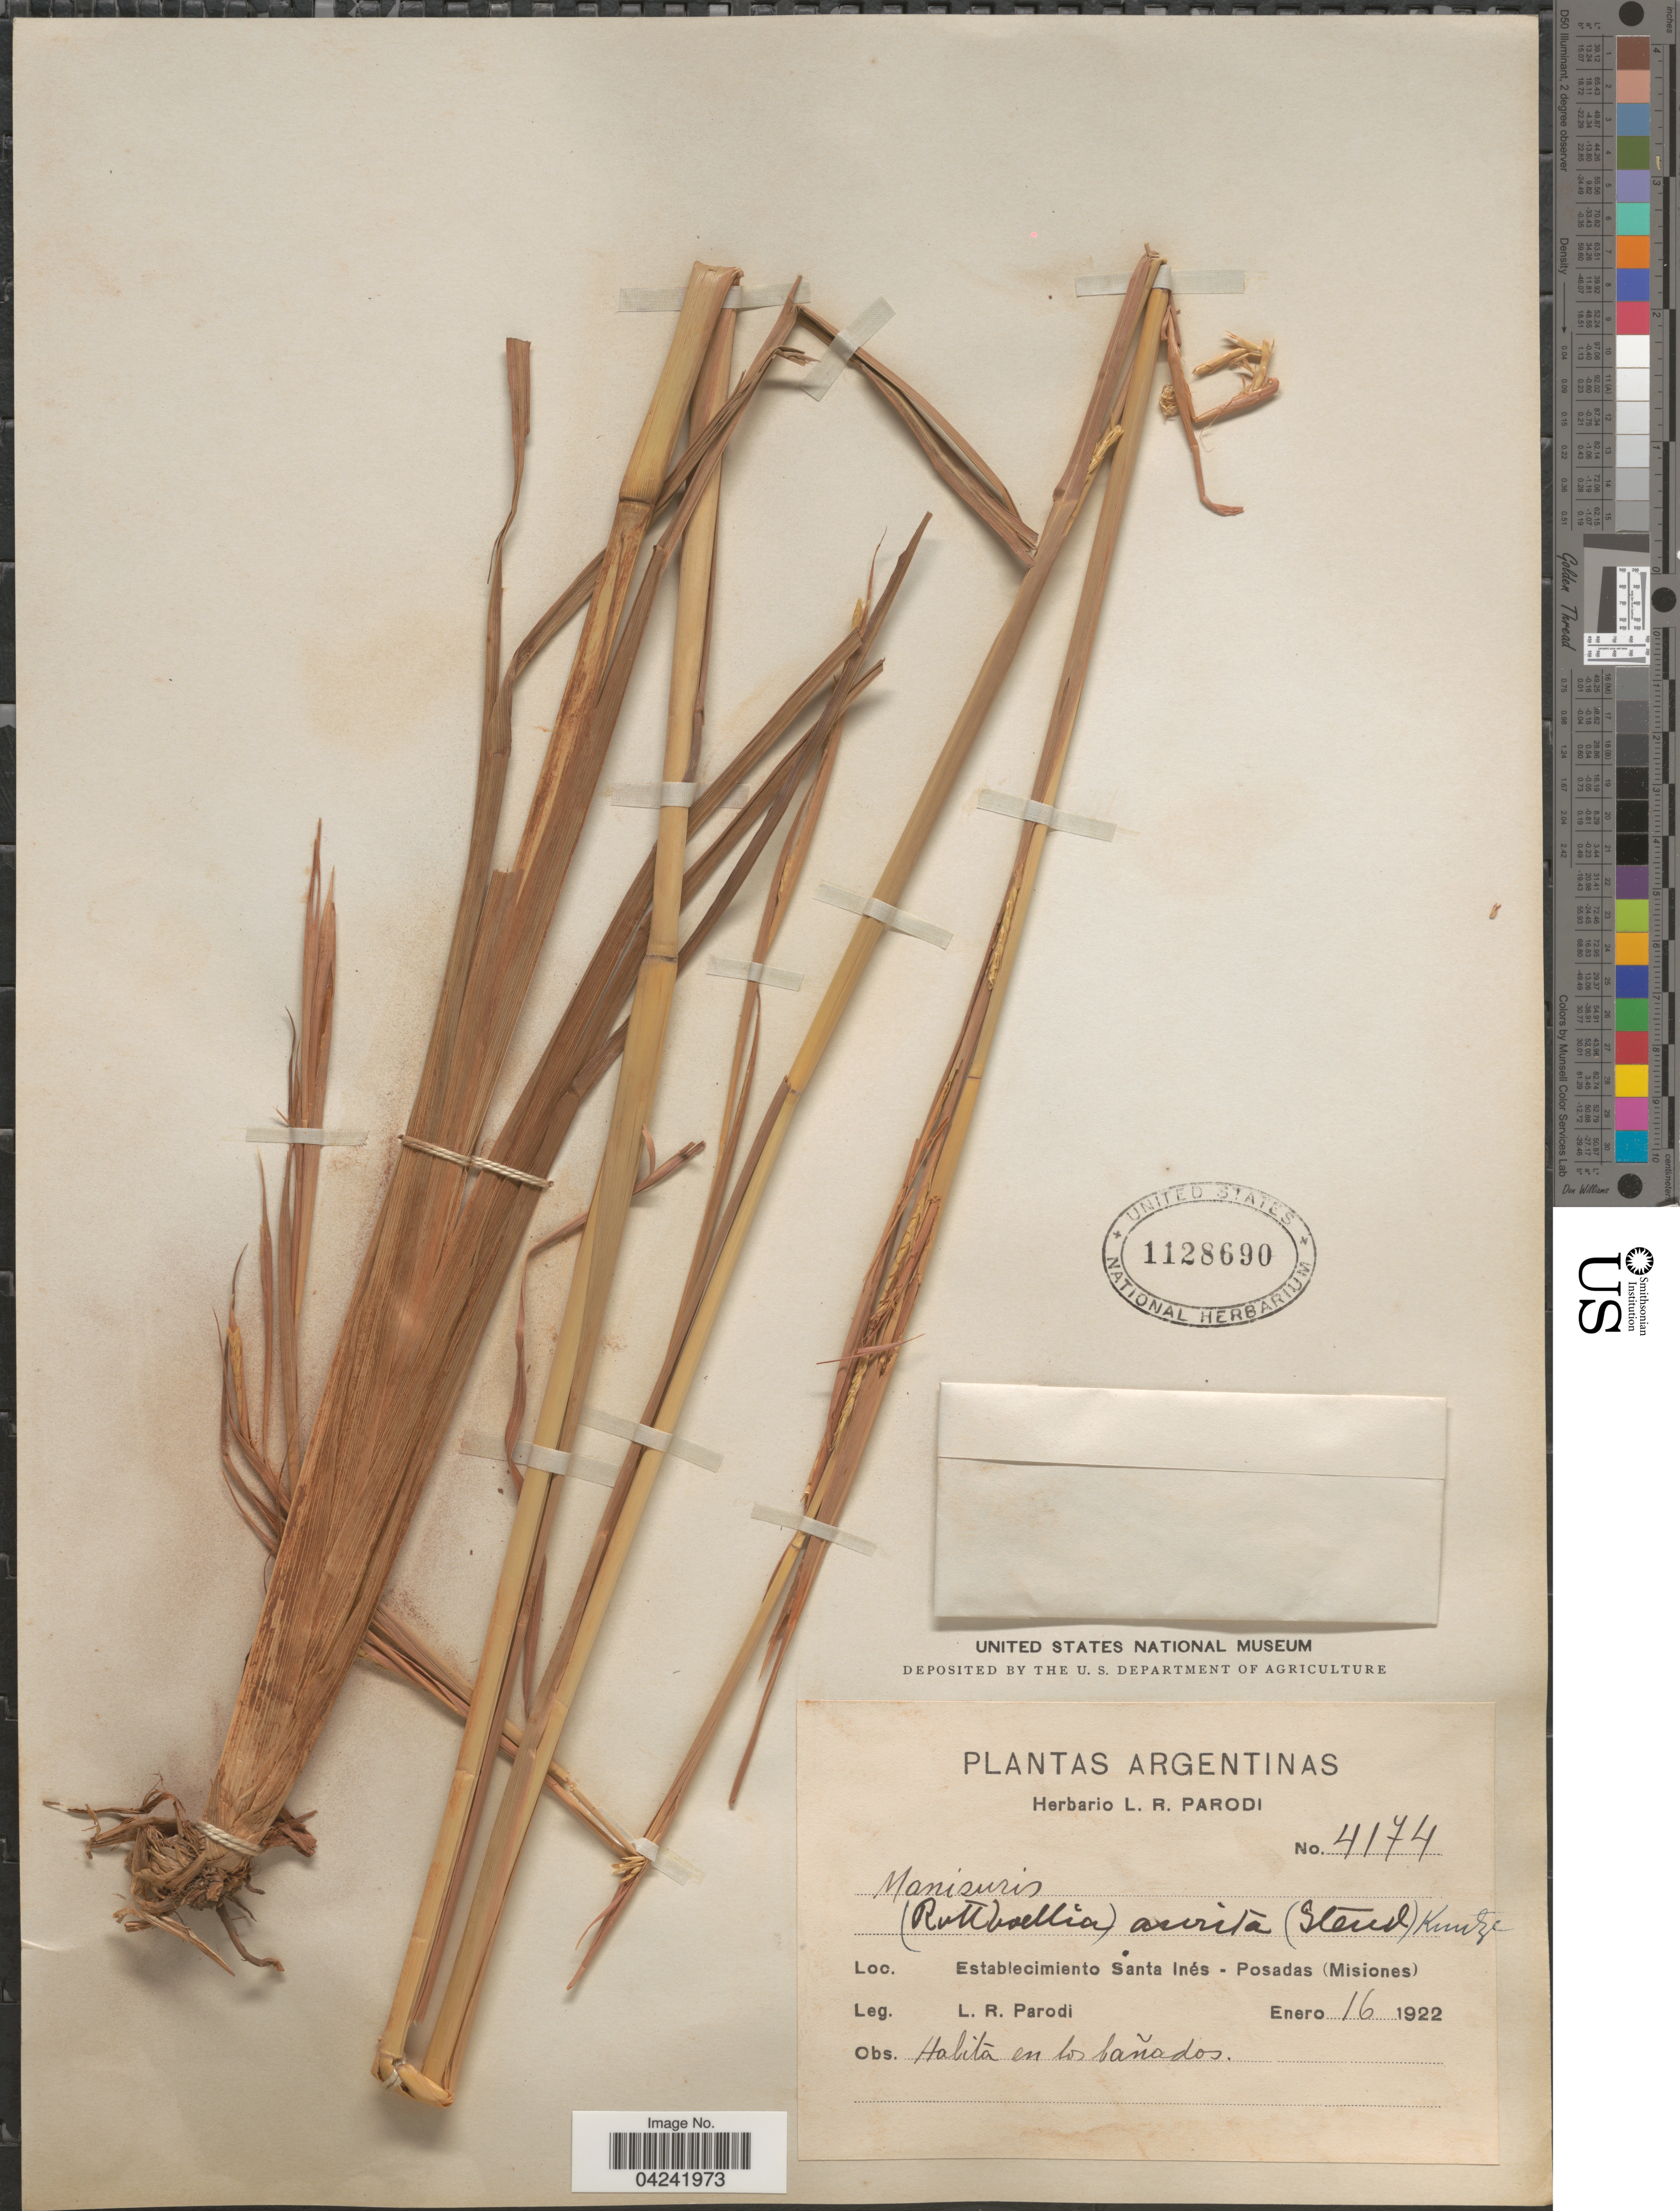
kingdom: Plantae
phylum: Tracheophyta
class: Liliopsida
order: Poales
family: Poaceae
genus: Mnesithea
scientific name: Mnesithea aurita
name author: (Steud.) de Koning & Sosef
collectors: L. R. Parodi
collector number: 4174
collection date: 1922-01-16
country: Argentina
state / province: Misiones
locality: Establecimiento Santa Inés-Posadas.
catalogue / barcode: US 1128690